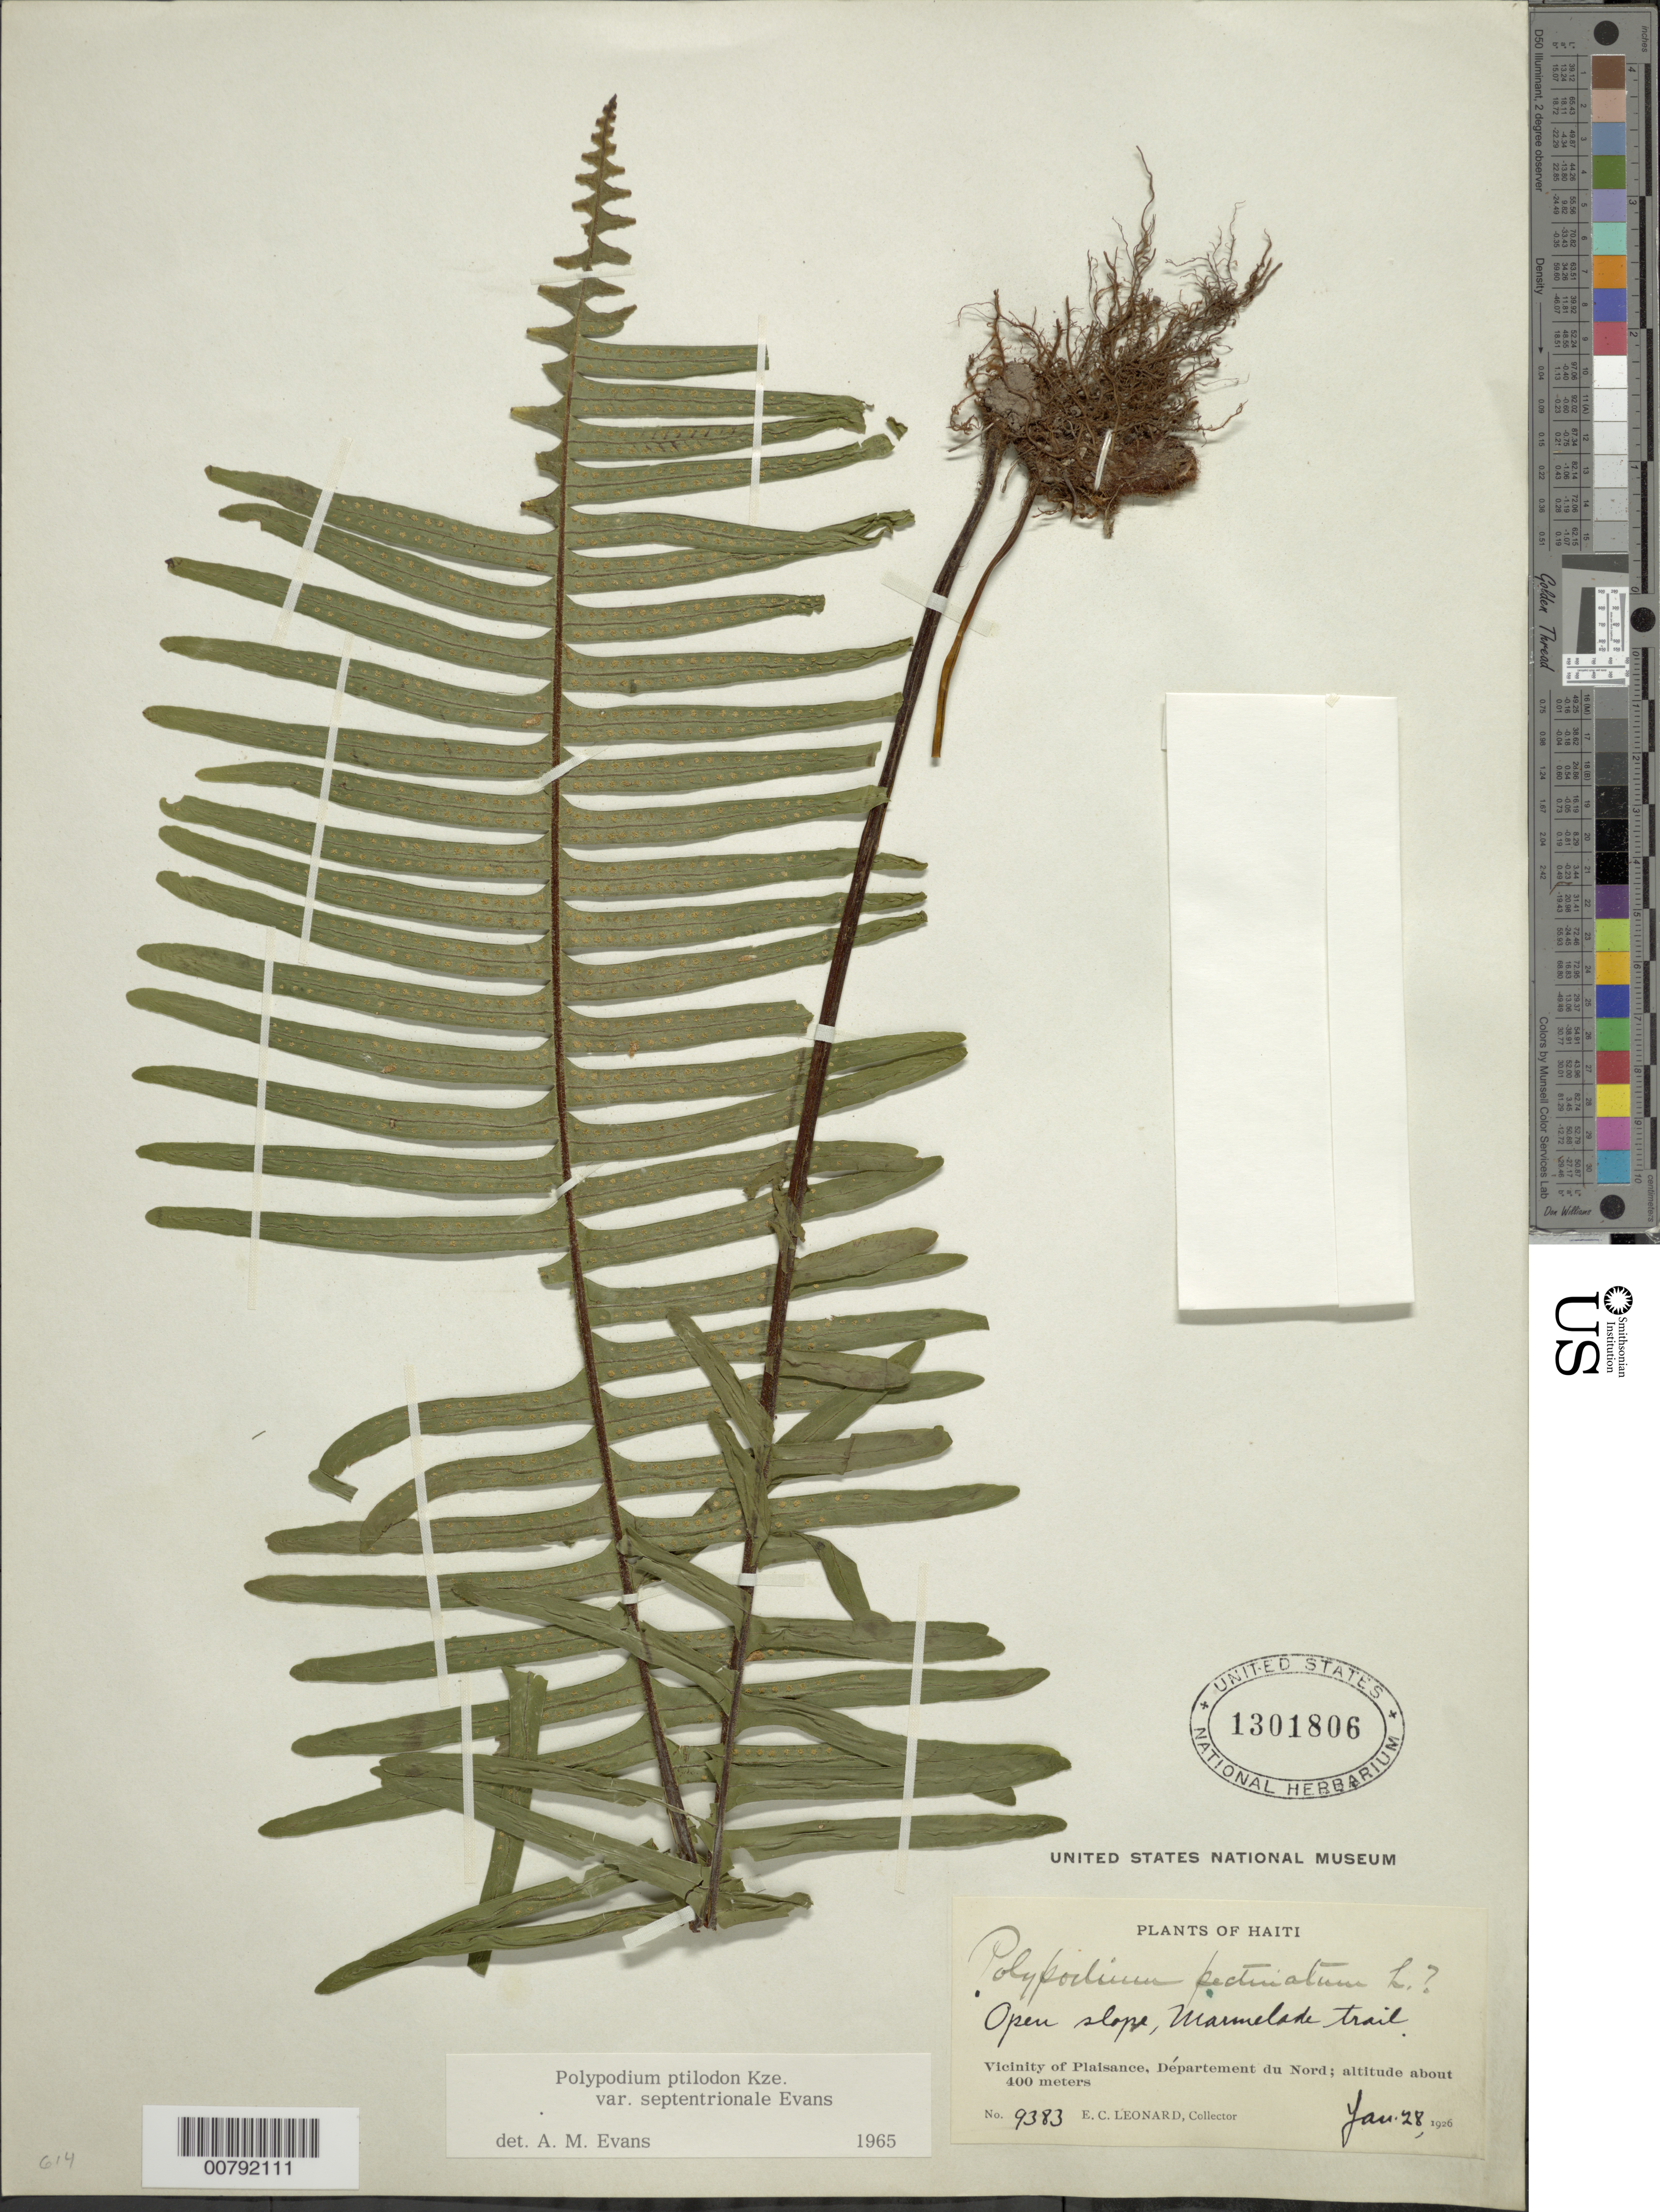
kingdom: Plantae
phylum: Tracheophyta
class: Polypodiopsida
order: Polypodiales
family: Polypodiaceae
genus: Pecluma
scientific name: Pecluma ptilodos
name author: (Kunze) Price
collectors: E. C. Leonard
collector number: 9383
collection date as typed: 28 Jan 1926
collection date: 1926-01-28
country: Haiti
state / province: Nord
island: Hispaniola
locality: Plaisance vicinity; Marmelade trail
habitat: Open slope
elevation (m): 400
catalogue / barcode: US 1301806